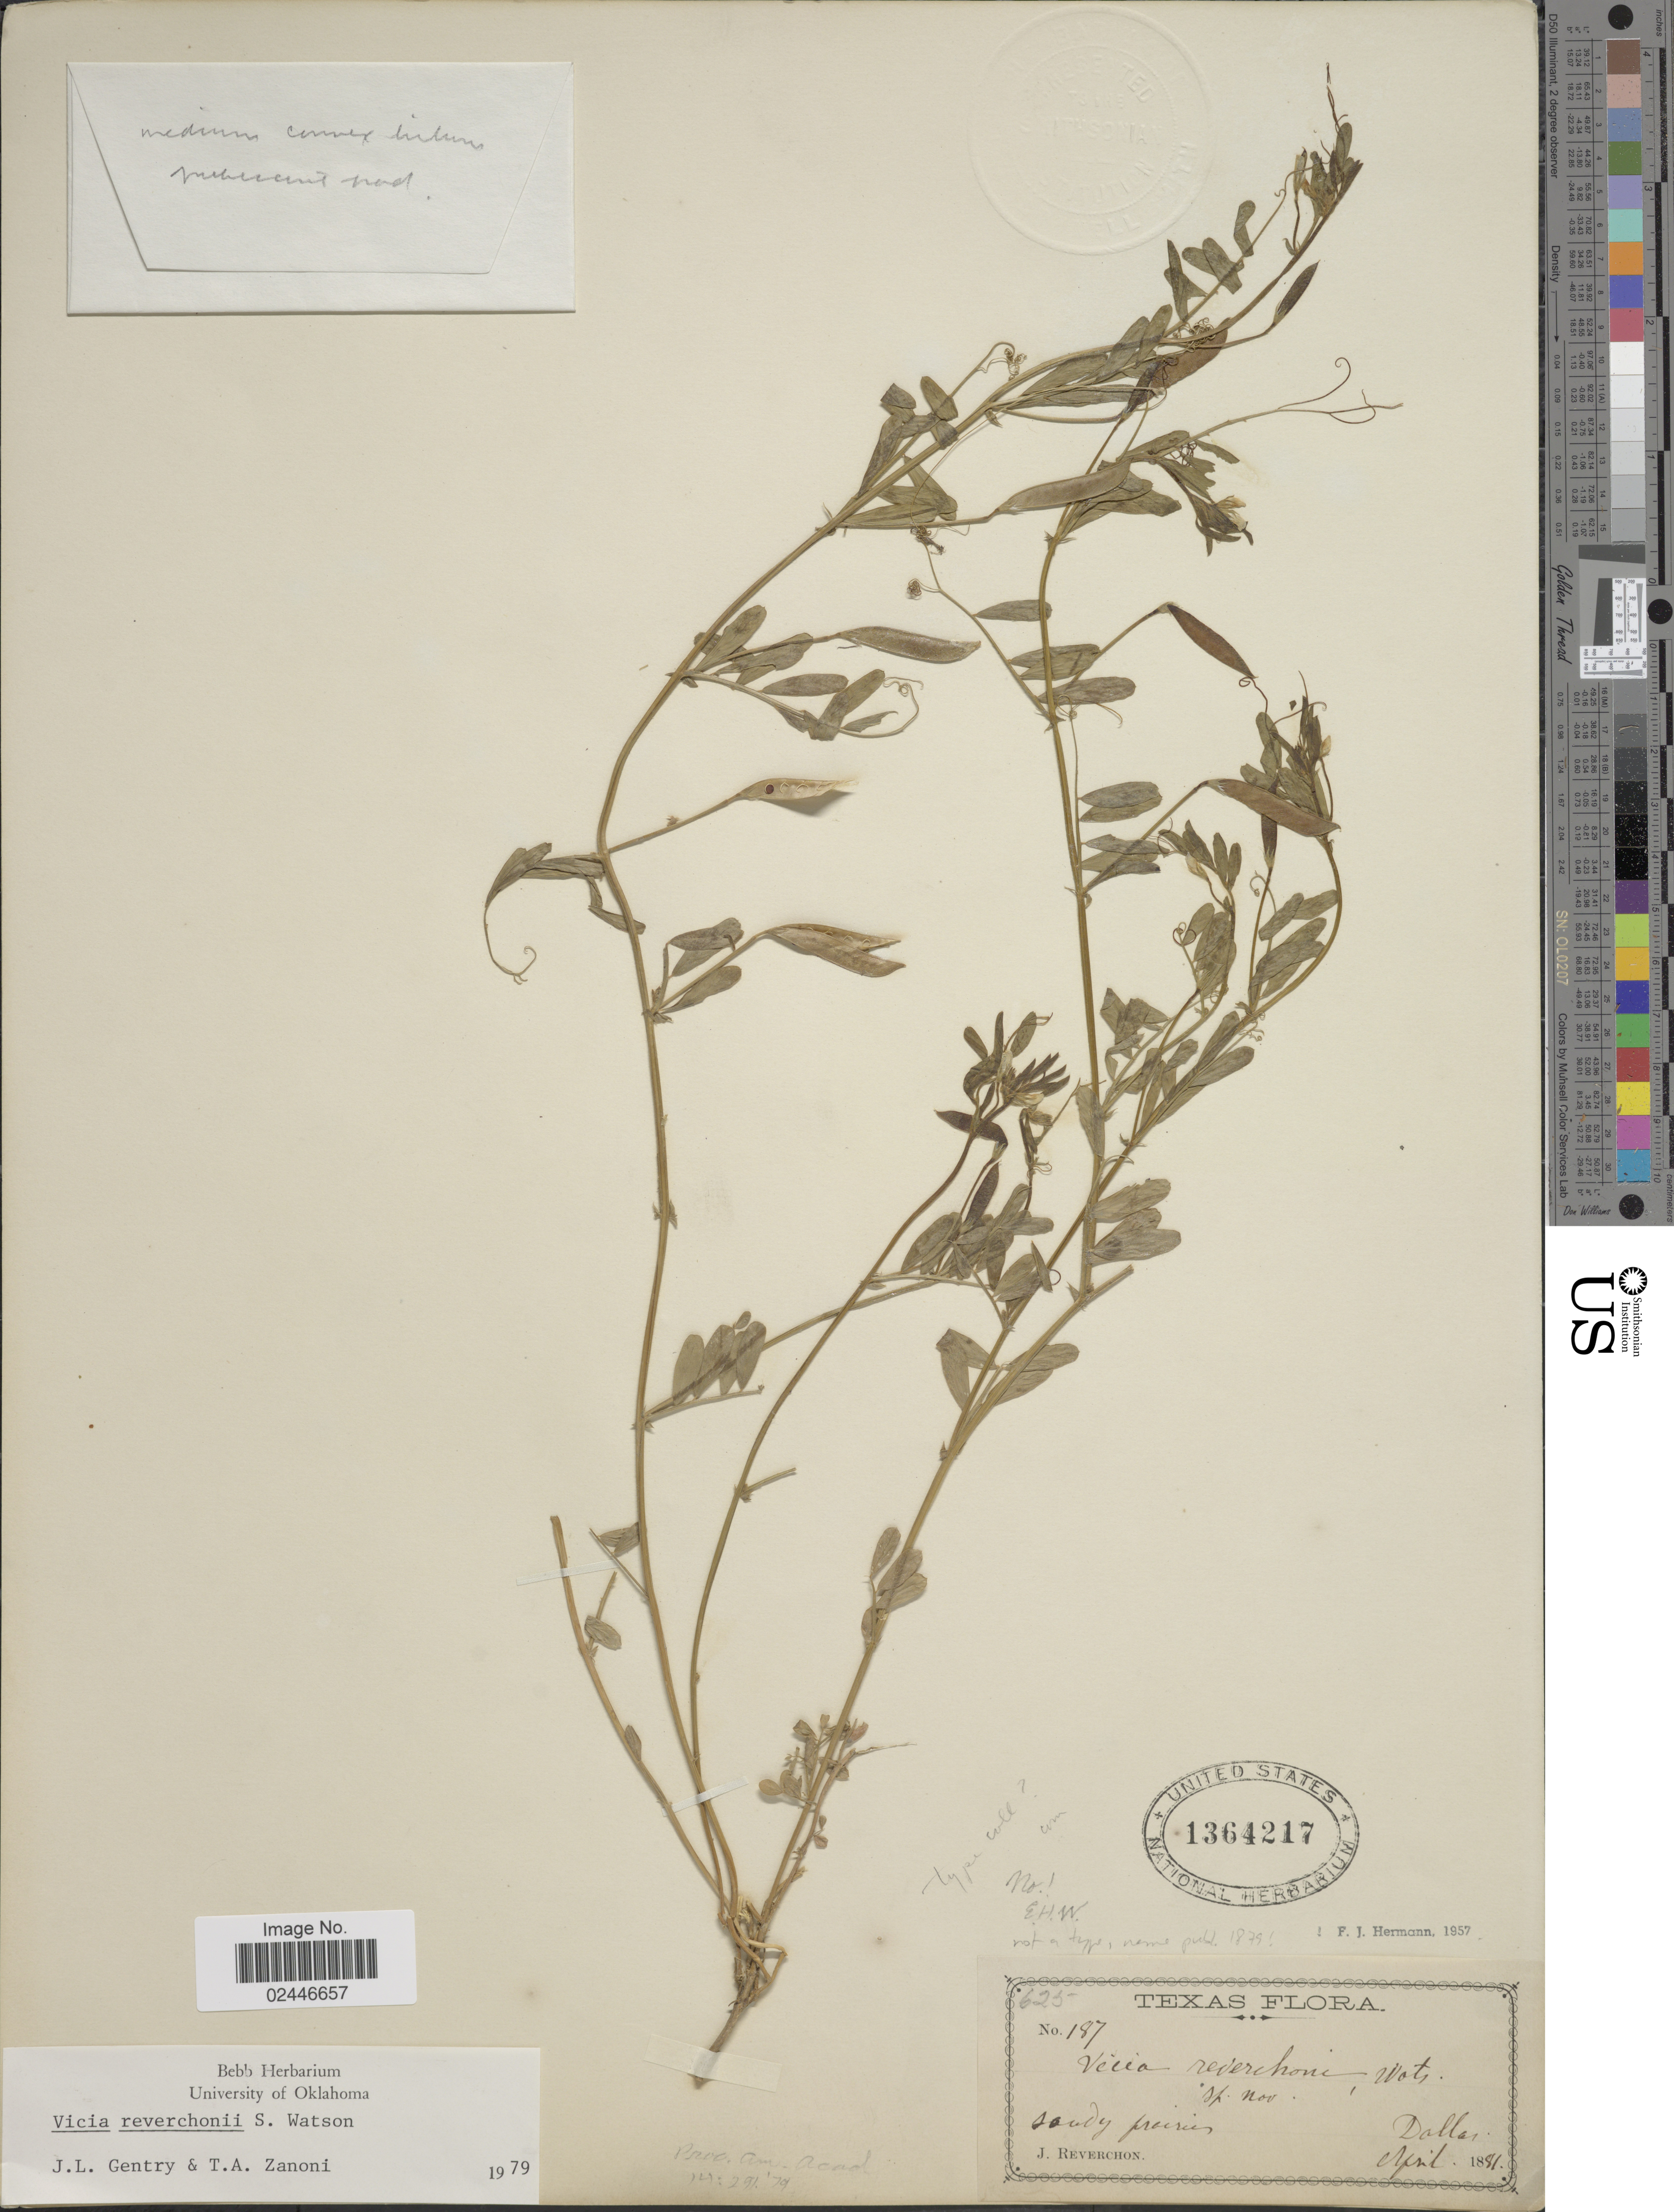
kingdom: Plantae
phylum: Tracheophyta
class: Magnoliopsida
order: Fabales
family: Fabaceae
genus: Vicia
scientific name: Vicia reverchonii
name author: S. Watson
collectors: J. Reverchon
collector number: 187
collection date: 1881-04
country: United States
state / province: Texas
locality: Dallas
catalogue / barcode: US 1364217